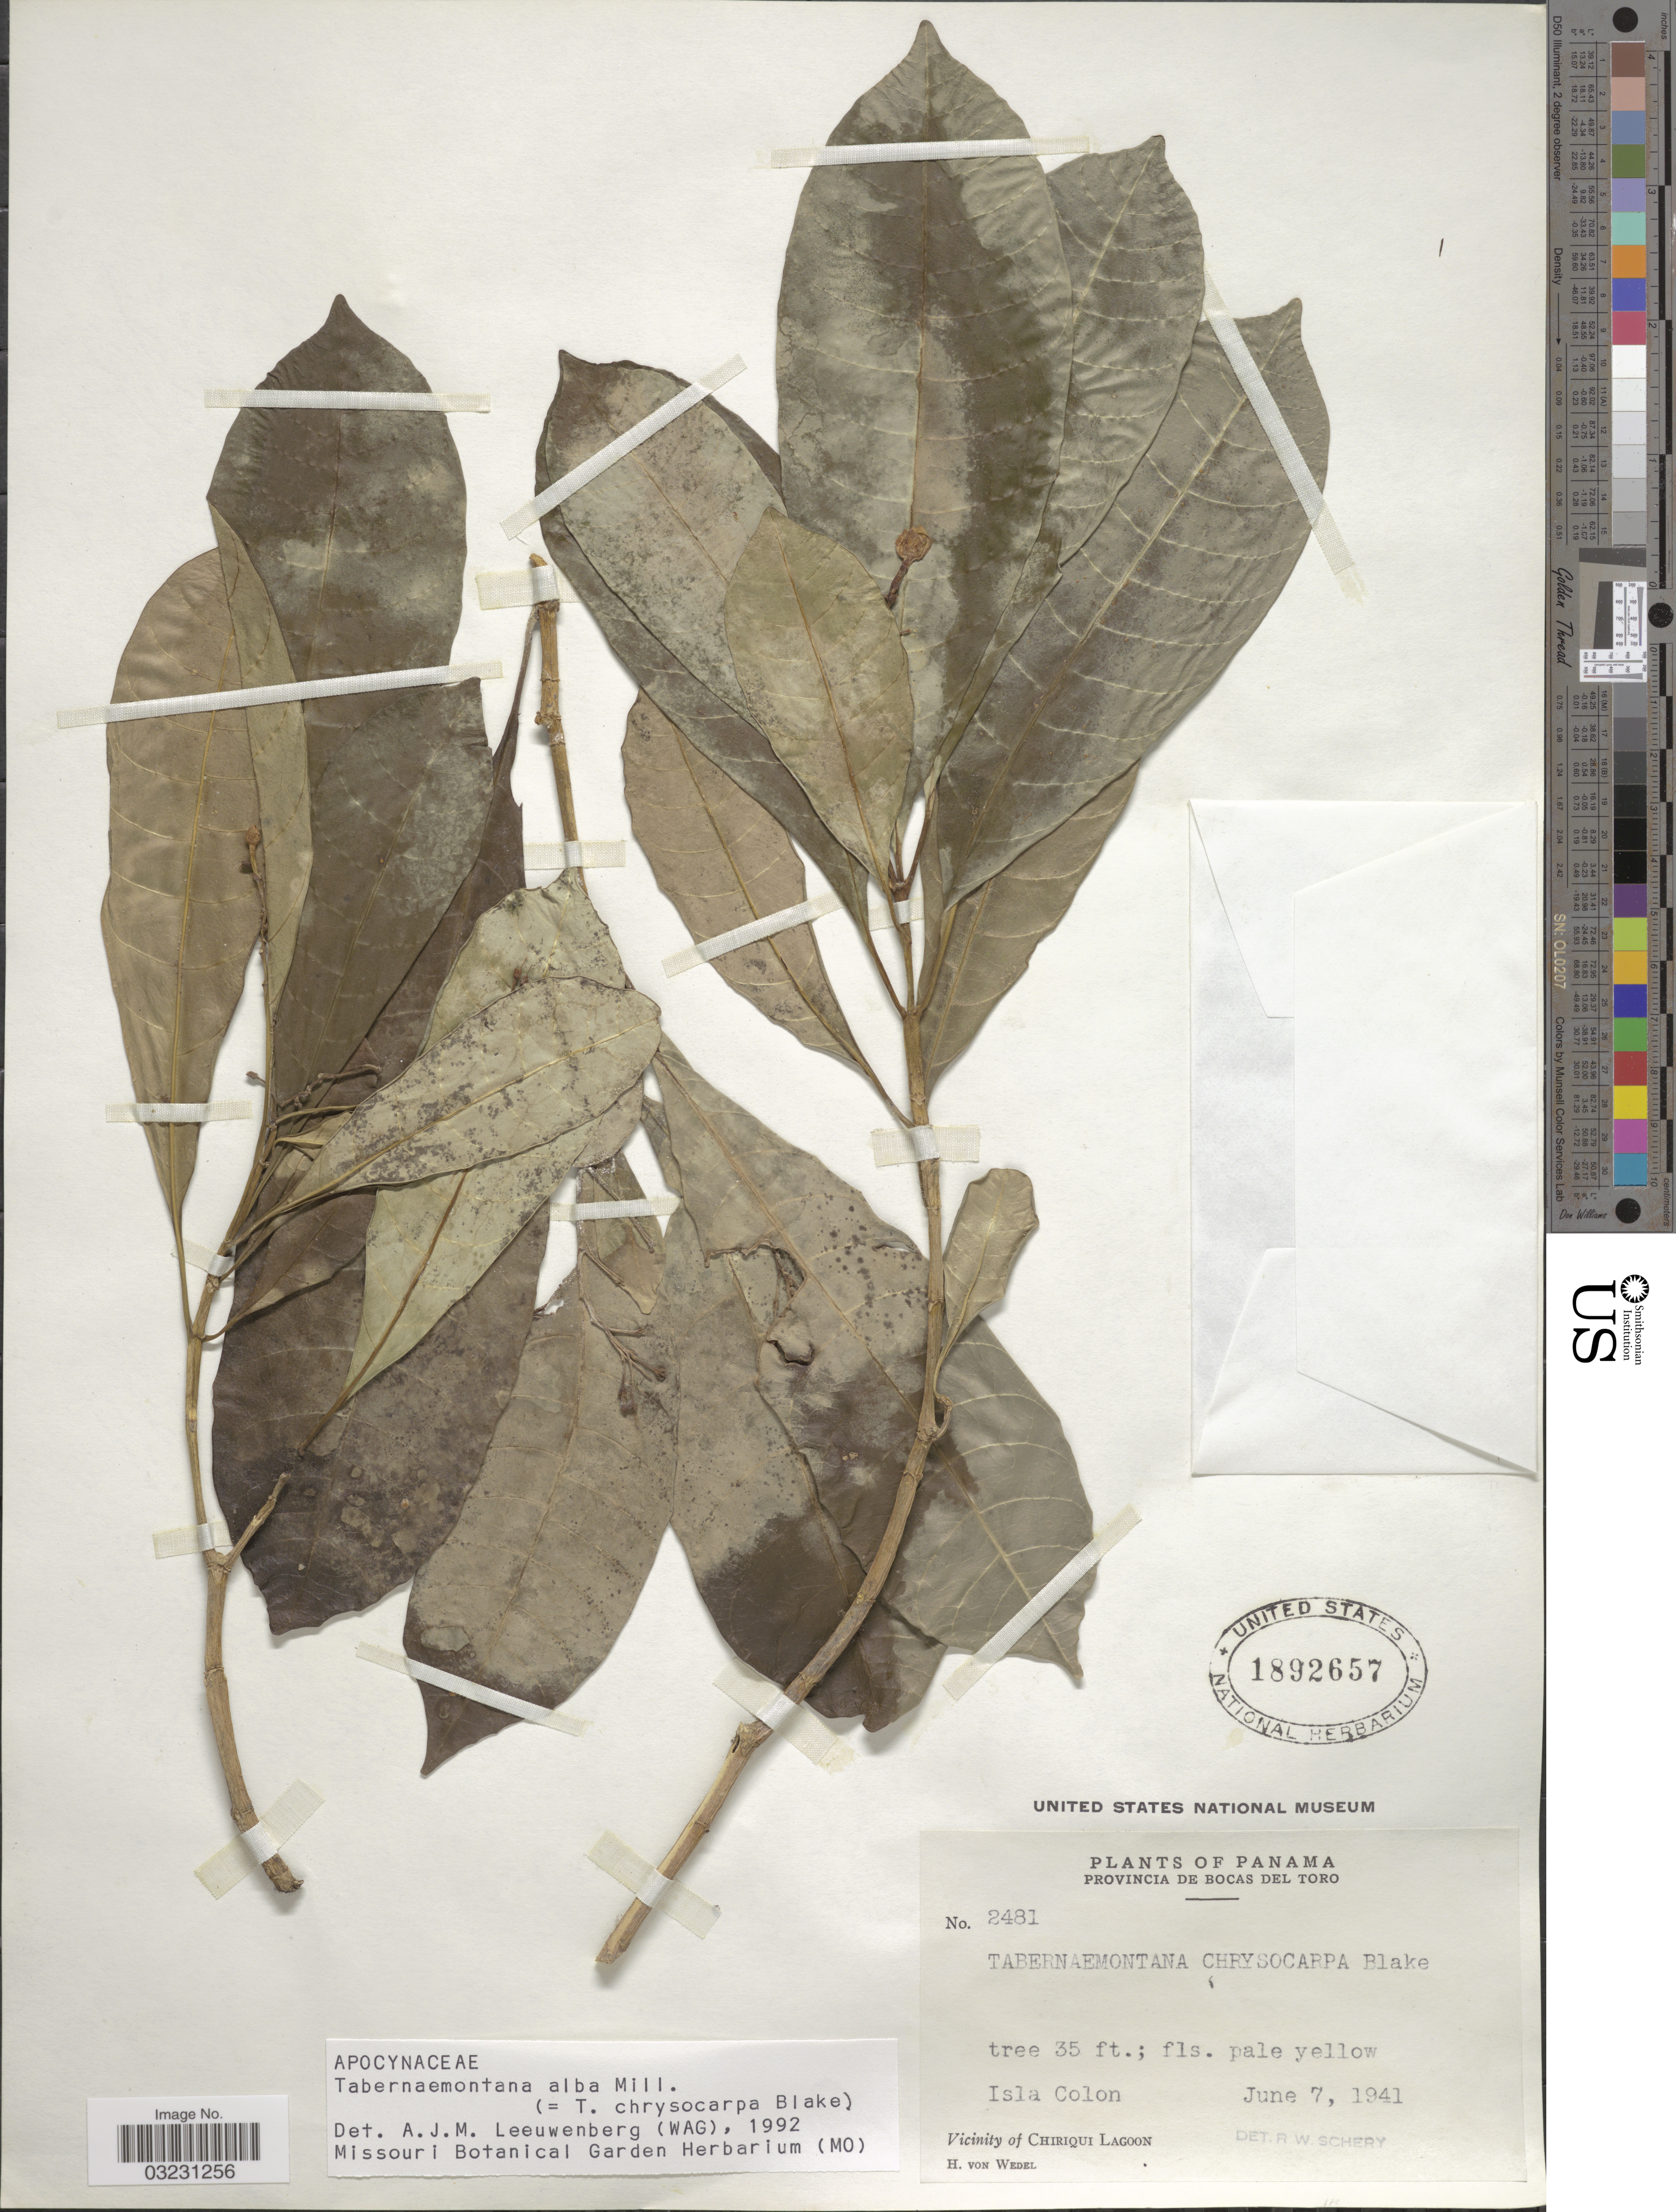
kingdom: Plantae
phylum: Tracheophyta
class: Magnoliopsida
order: Gentianales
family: Apocynaceae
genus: Tabernaemontana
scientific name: Tabernaemontana alba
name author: Mill.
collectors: H. von Wedel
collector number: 2481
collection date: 1941-06-07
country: Panama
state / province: Bocas del Toro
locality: Isla Colon, Vicinity of Chiriqui Lagoon.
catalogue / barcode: US 1892657